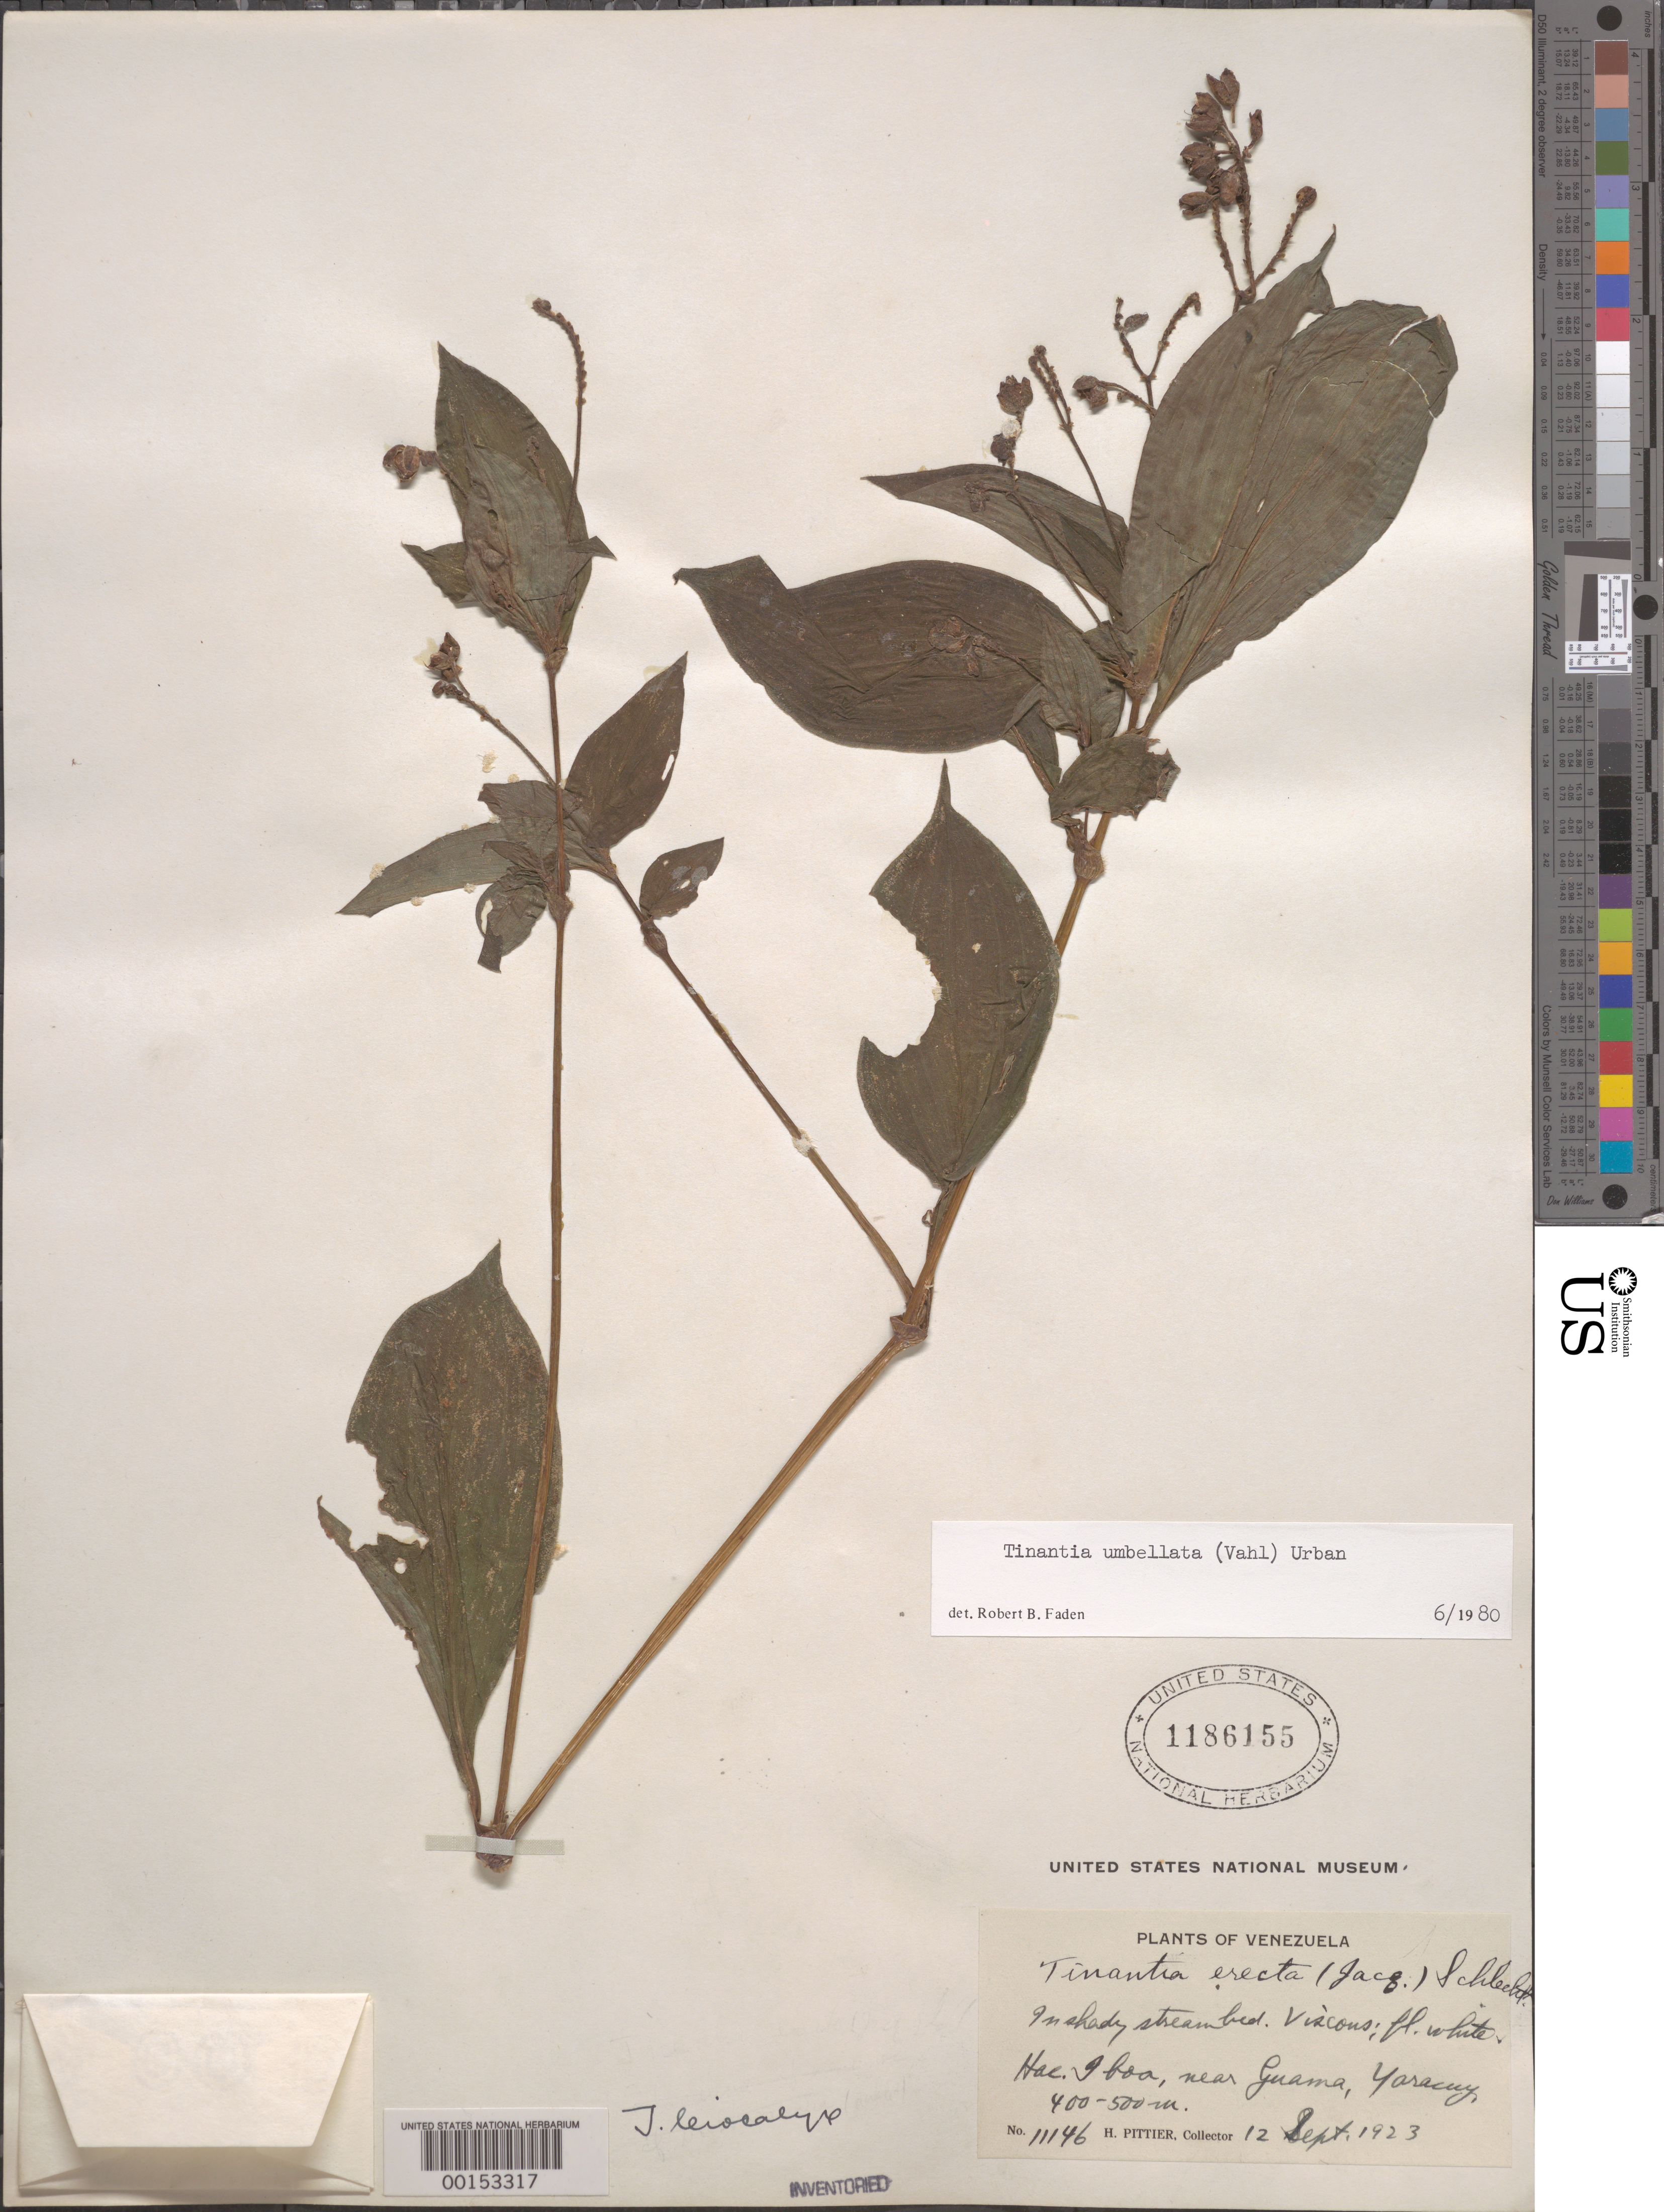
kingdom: Plantae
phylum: Tracheophyta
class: Liliopsida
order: Commelinales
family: Commelinaceae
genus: Tinantia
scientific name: Tinantia umbellata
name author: (Vahl) Urb.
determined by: Faden, Robert B., (US), Smithsonian Institution - National Museum of Natural History (UNITED STATES)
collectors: H. F. Pittier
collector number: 11146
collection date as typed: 12 Sep 1923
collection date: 1923-09-12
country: Venezuela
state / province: Yaracuy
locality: Near guama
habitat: Shaded stream bed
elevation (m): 400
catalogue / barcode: US 1186155